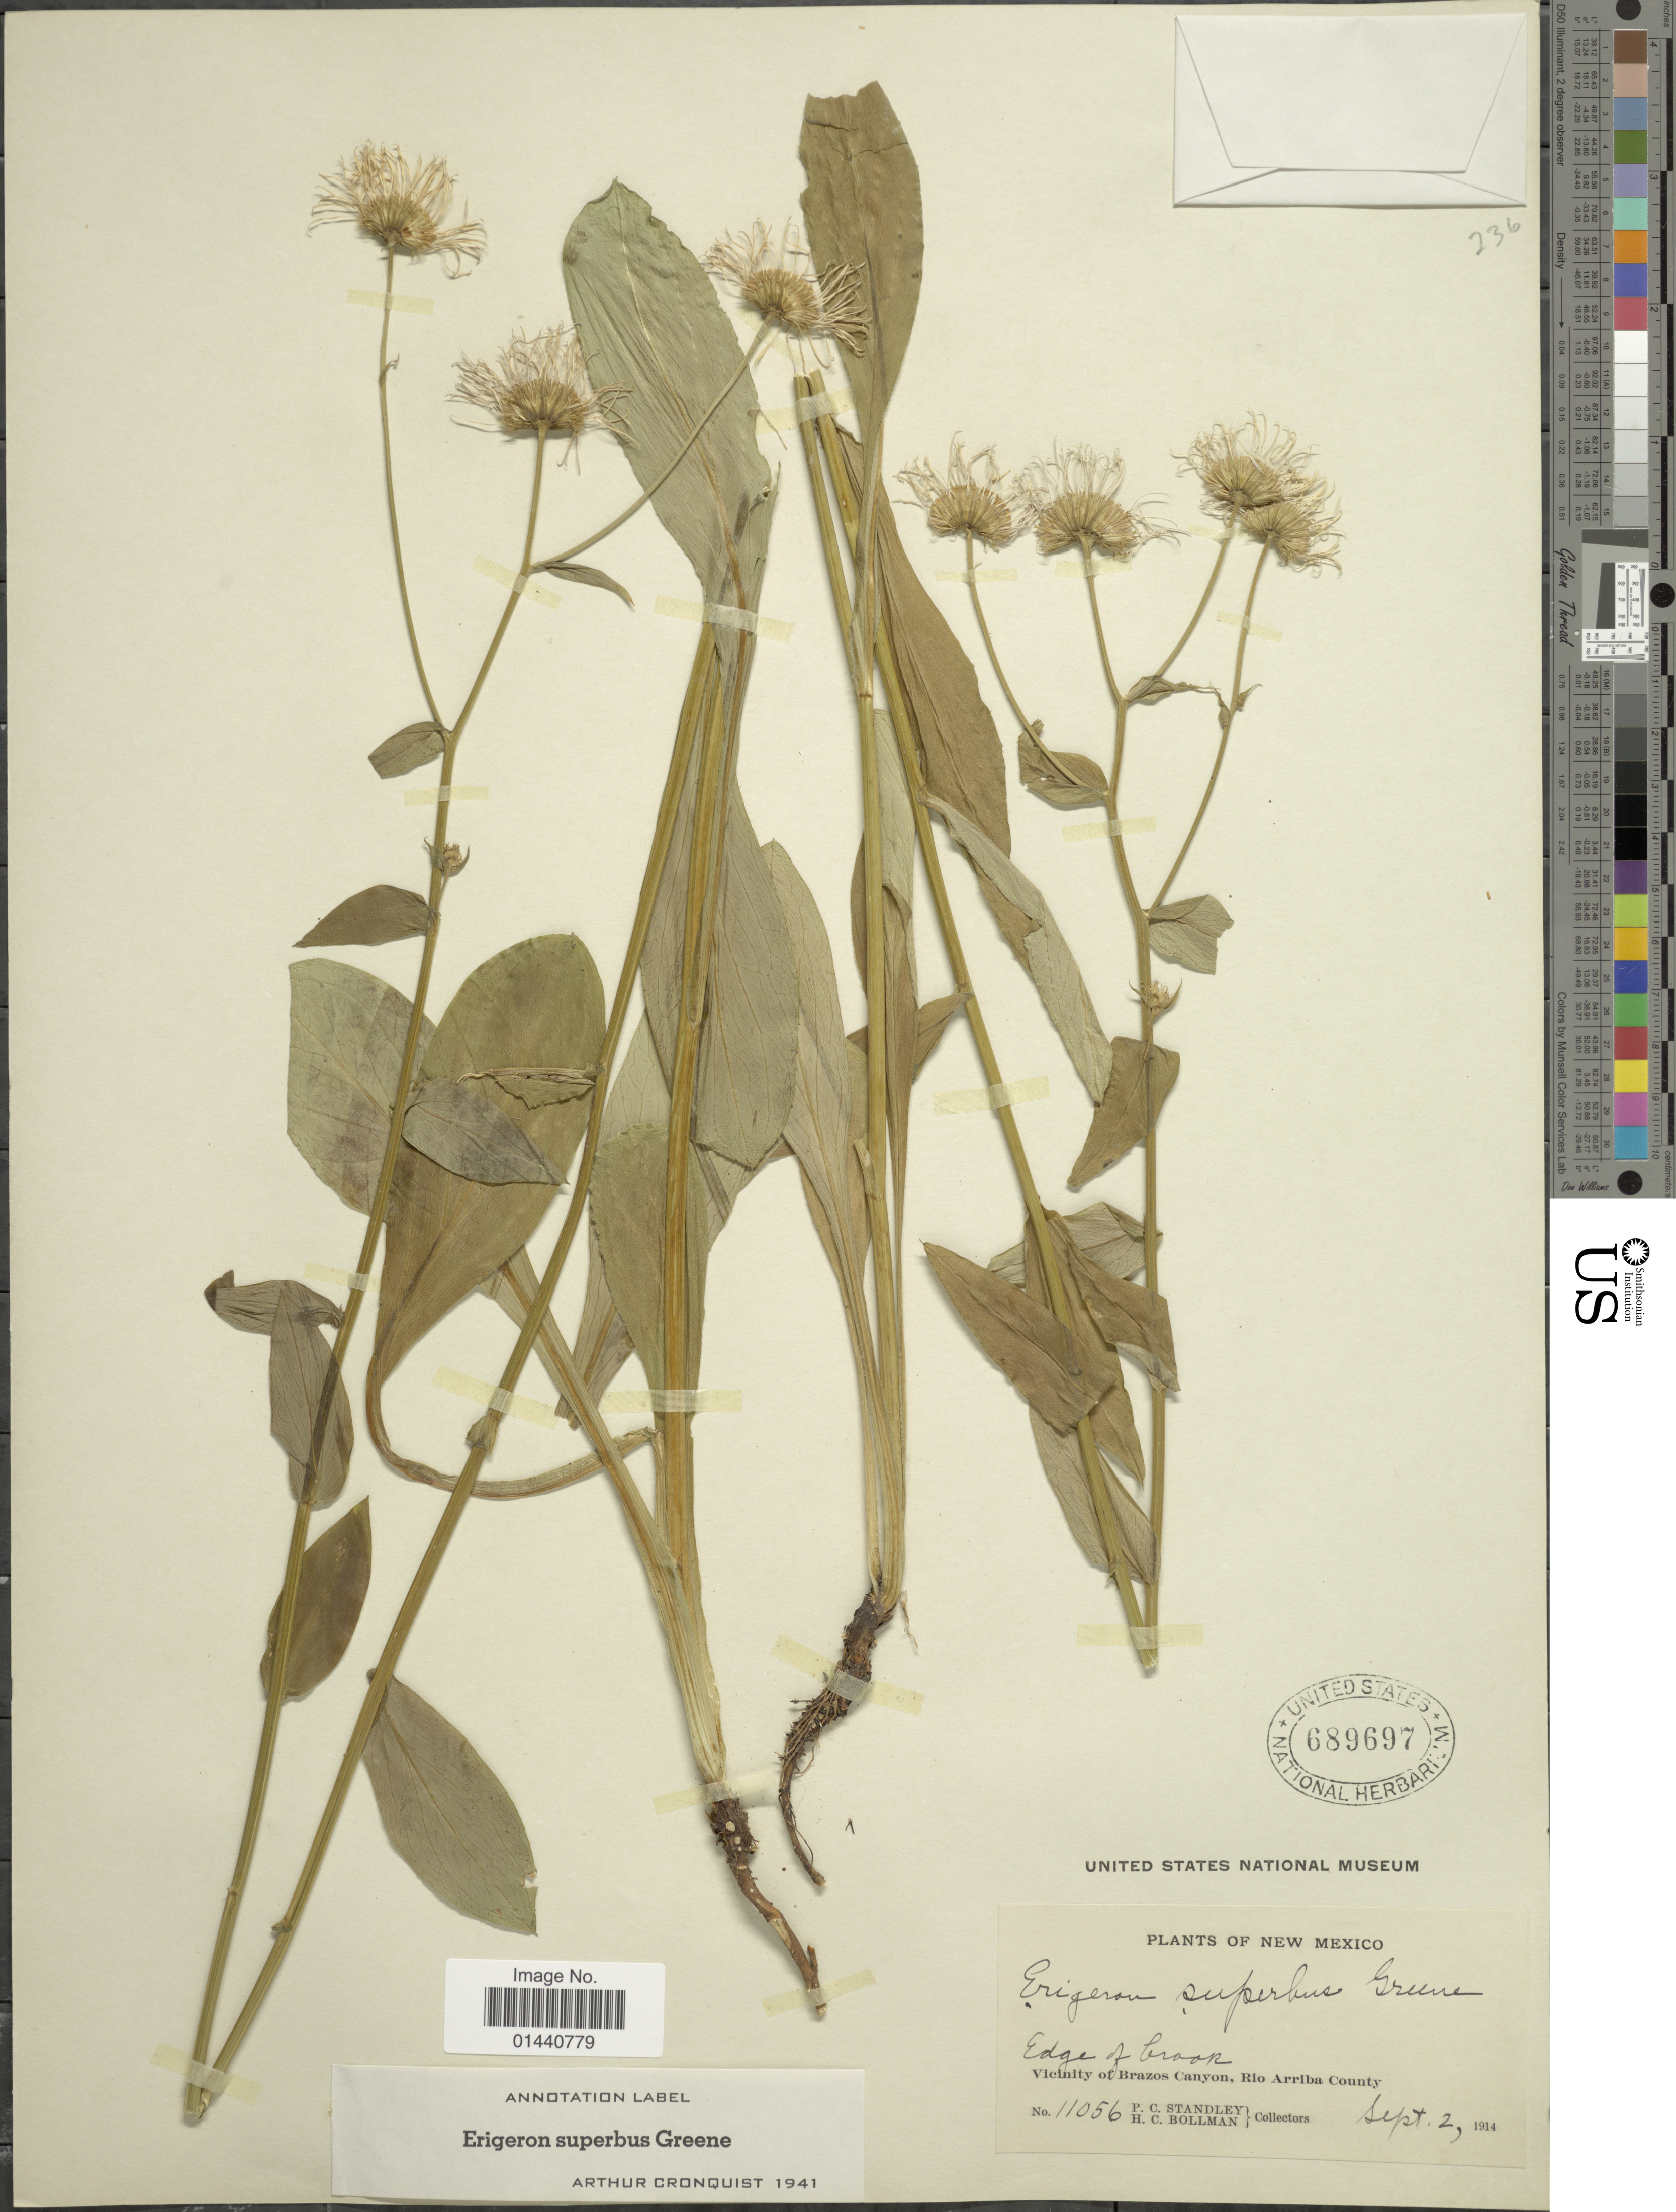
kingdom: Plantae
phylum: Tracheophyta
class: Magnoliopsida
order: Asterales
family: Asteraceae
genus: Erigeron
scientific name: Erigeron superbus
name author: Greene ex Rydb.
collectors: P. C. Standley & H. C. Bollman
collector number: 11056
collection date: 1914-09-02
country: United States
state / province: New Mexico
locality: Edge of brook. Vicinity of Brazos Canyon, Rio Arriba County.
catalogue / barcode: US 689697